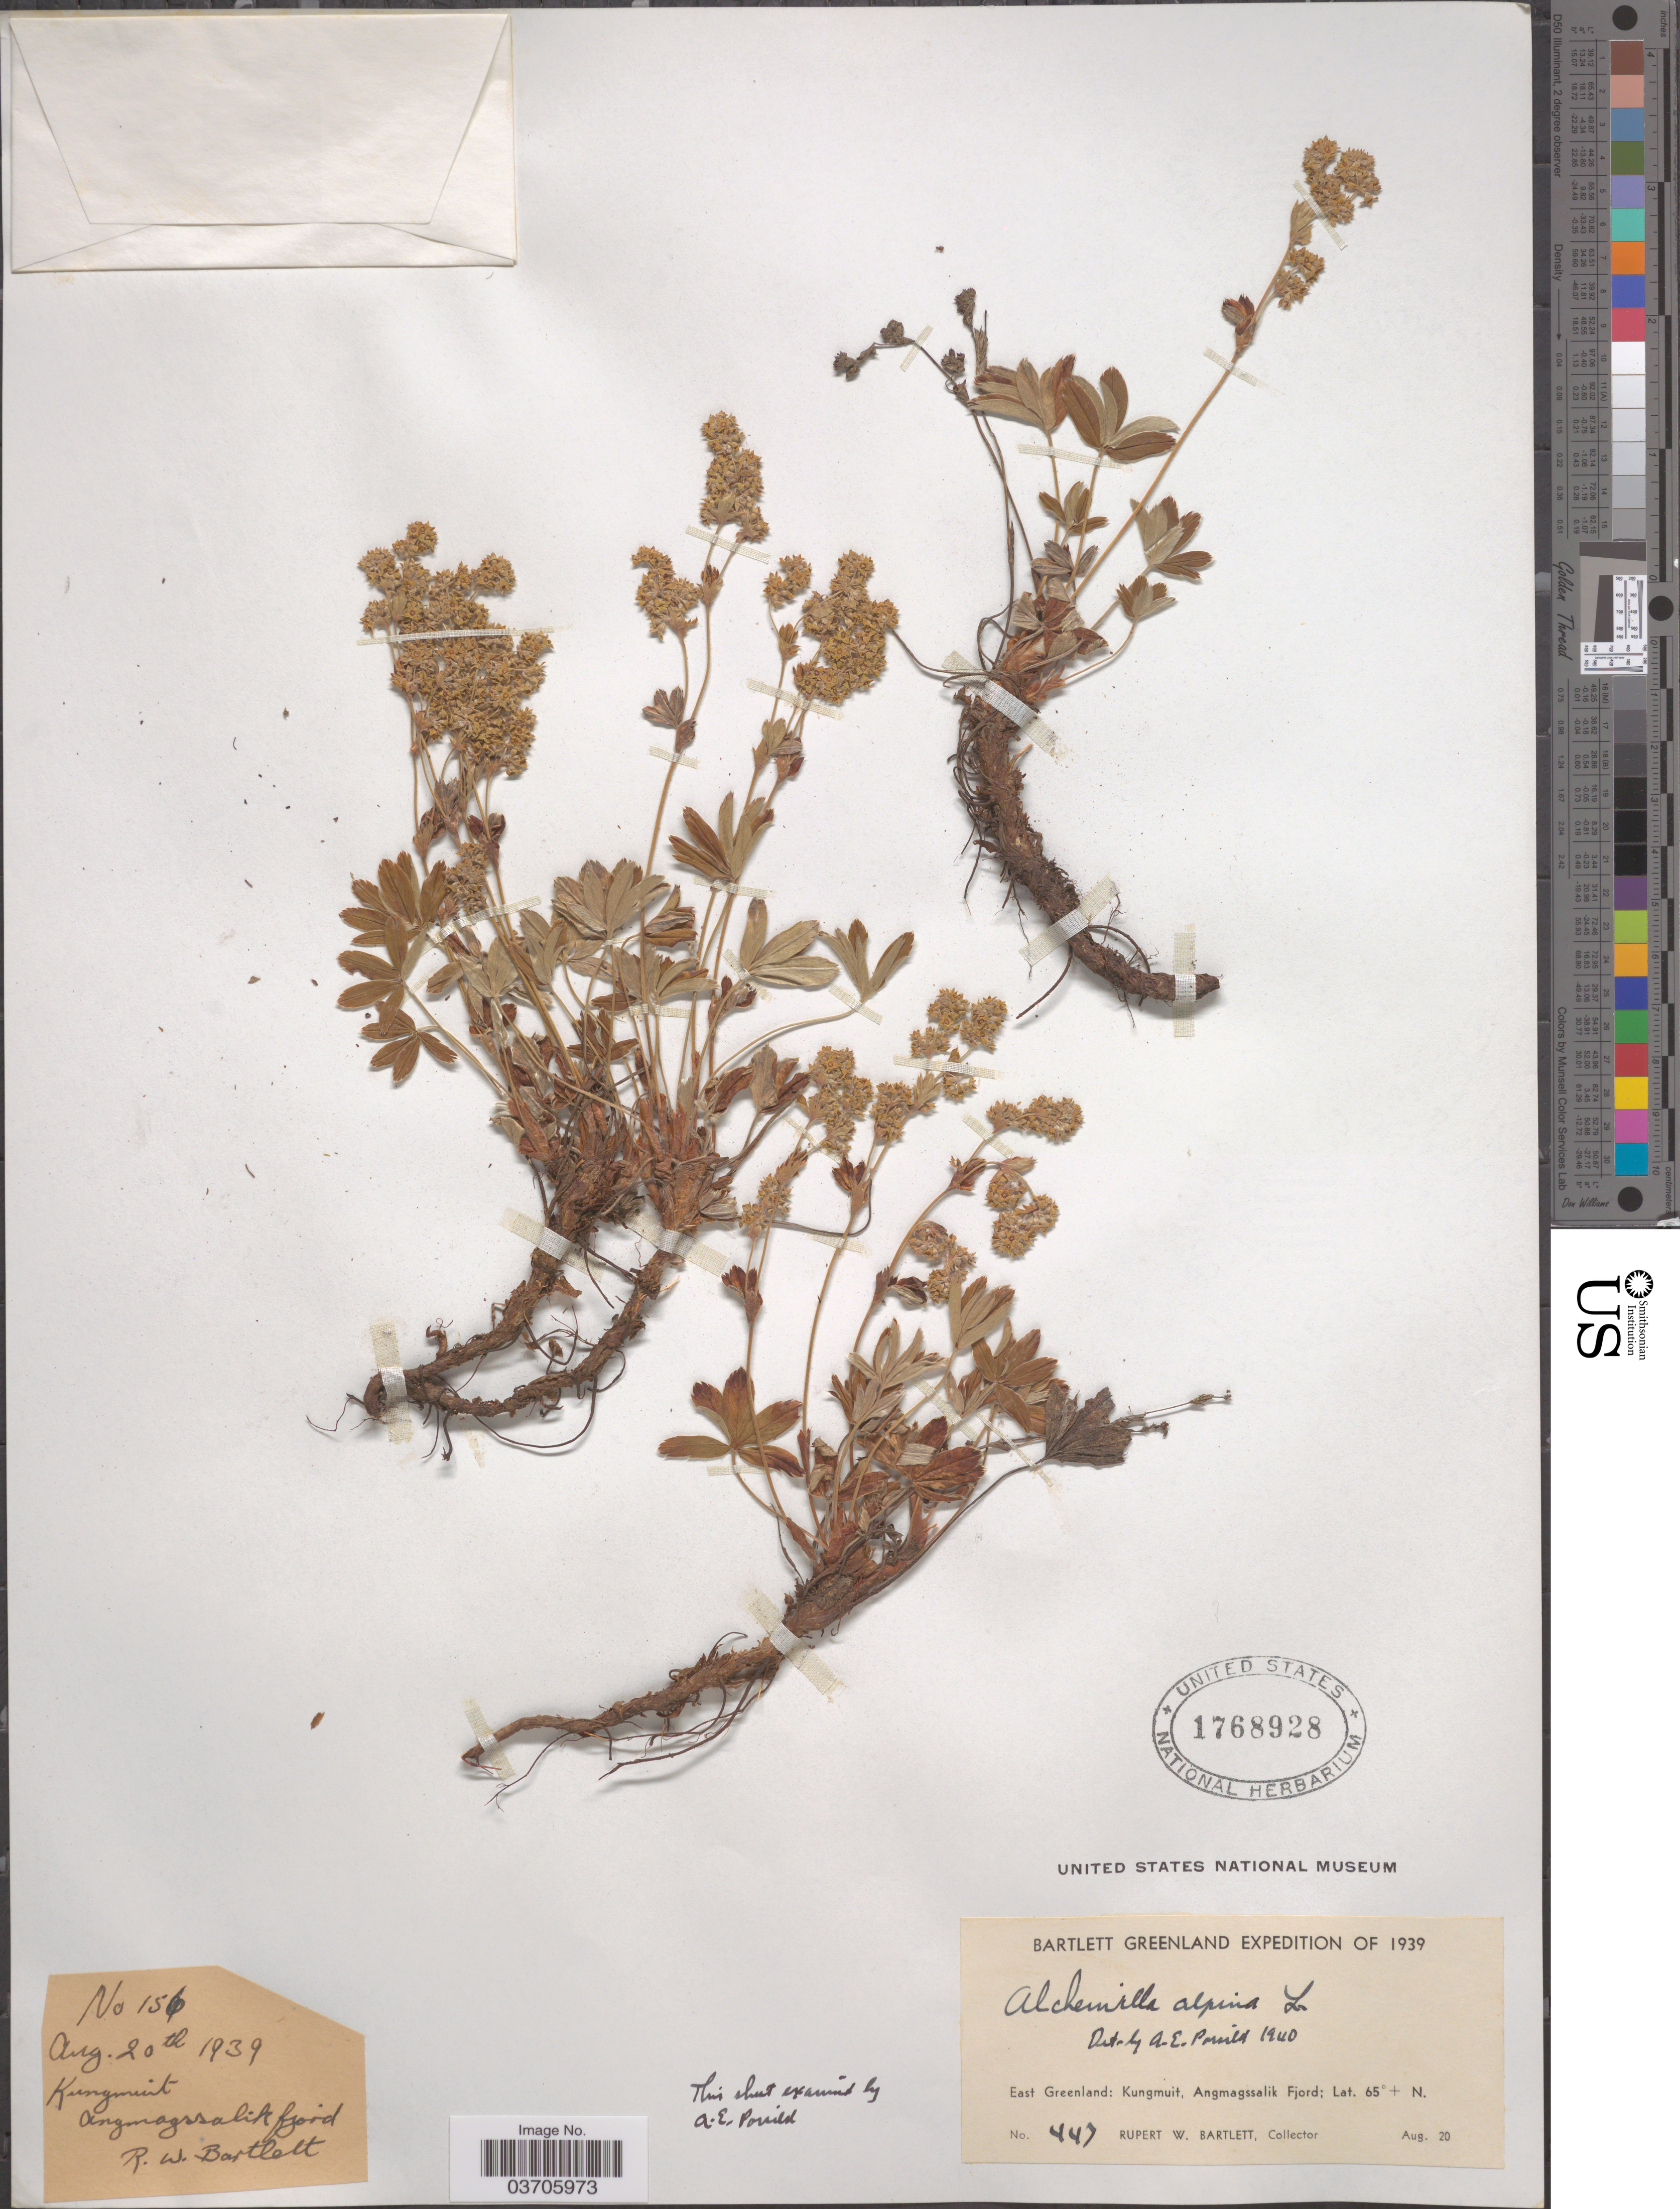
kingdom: Plantae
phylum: Tracheophyta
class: Magnoliopsida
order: Rosales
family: Rosaceae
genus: Alchemilla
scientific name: Alchemilla alpina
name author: L.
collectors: R. W. Bartlett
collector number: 447/156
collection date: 1939-08-20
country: Greenland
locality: East Greenland: Kungmuit, Angmagssalik Fjord.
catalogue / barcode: US 1768928